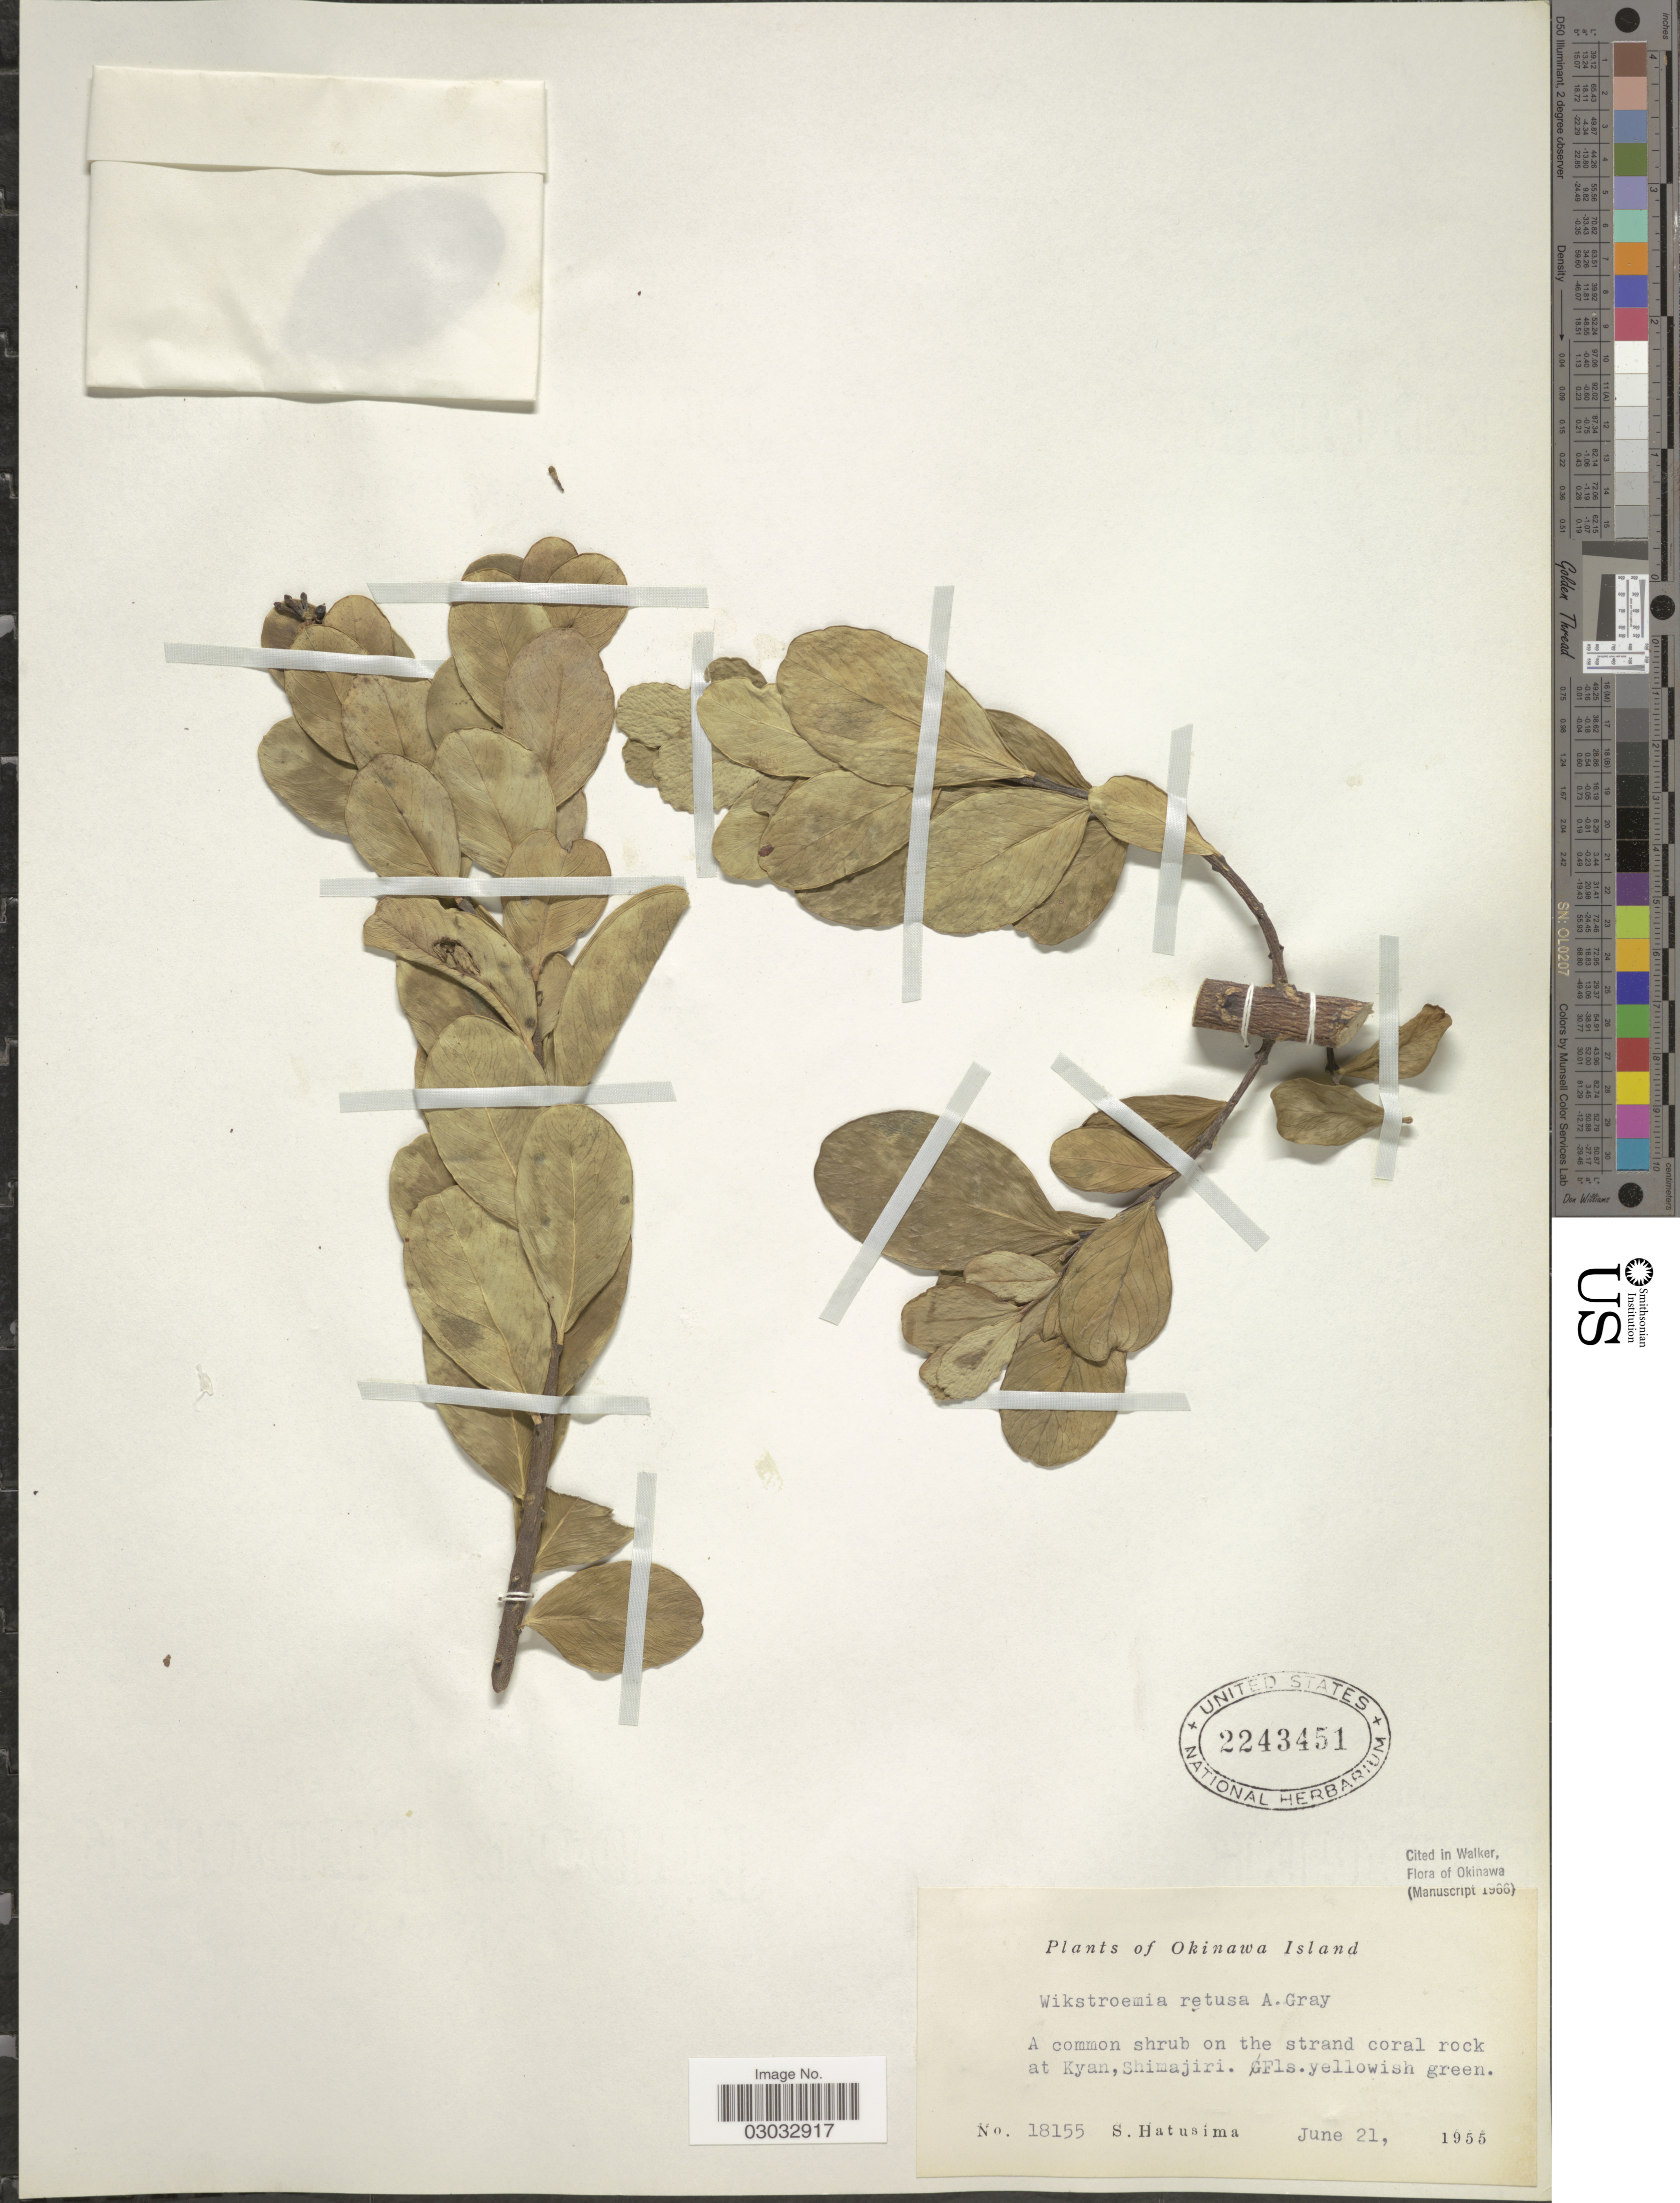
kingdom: Plantae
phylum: Tracheophyta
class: Magnoliopsida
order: Malvales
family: Thymelaeaceae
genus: Wikstroemia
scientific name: Wikstroemia retusa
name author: A. Gray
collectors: S. Hatusima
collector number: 18155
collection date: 1955-06-21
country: Japan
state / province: Okinawa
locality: Okinawa Island, at Kyan, Shimajiri.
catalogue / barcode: US 2243451